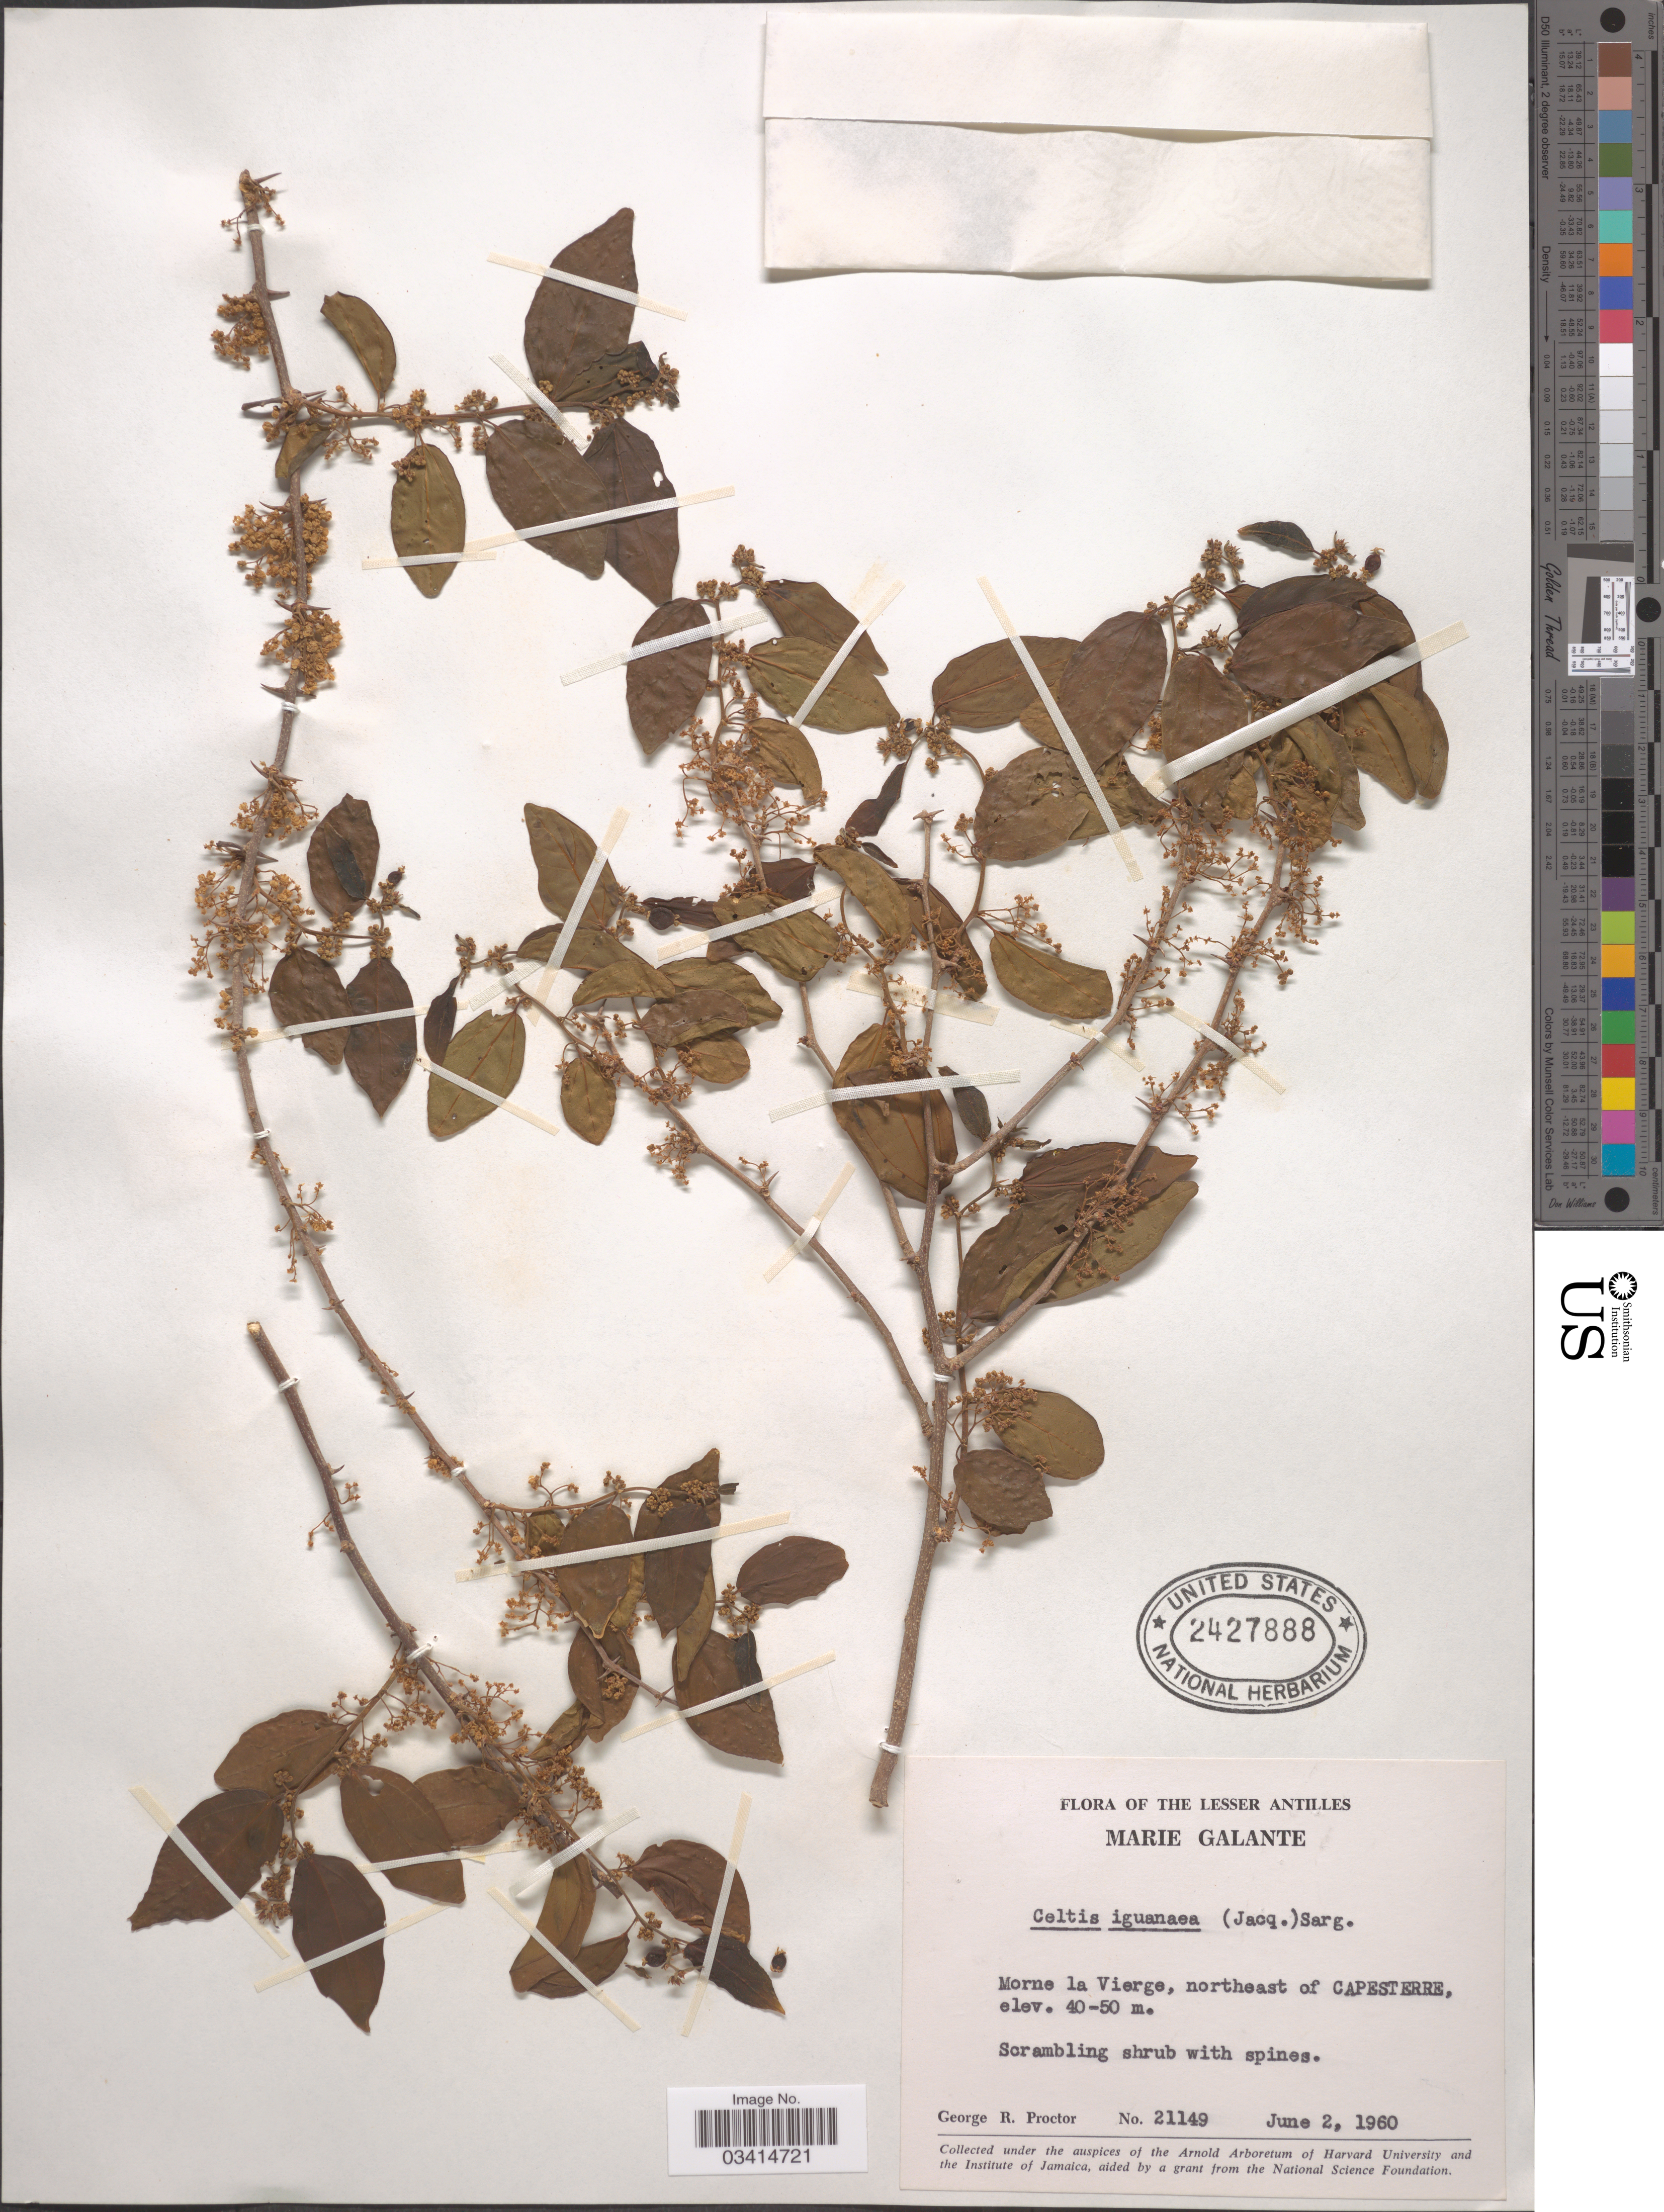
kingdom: Plantae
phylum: Tracheophyta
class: Magnoliopsida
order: Rosales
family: Cannabaceae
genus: Celtis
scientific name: Celtis iguanaea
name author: (Jacq.) Sarg.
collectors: G. R. Proctor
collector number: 21149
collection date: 1960-06-02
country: Guadeloupe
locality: The Lesser Antilles. Marie Galante. Morne la Vierge, northeast of Capesterre.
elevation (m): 40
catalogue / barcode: US 2427888